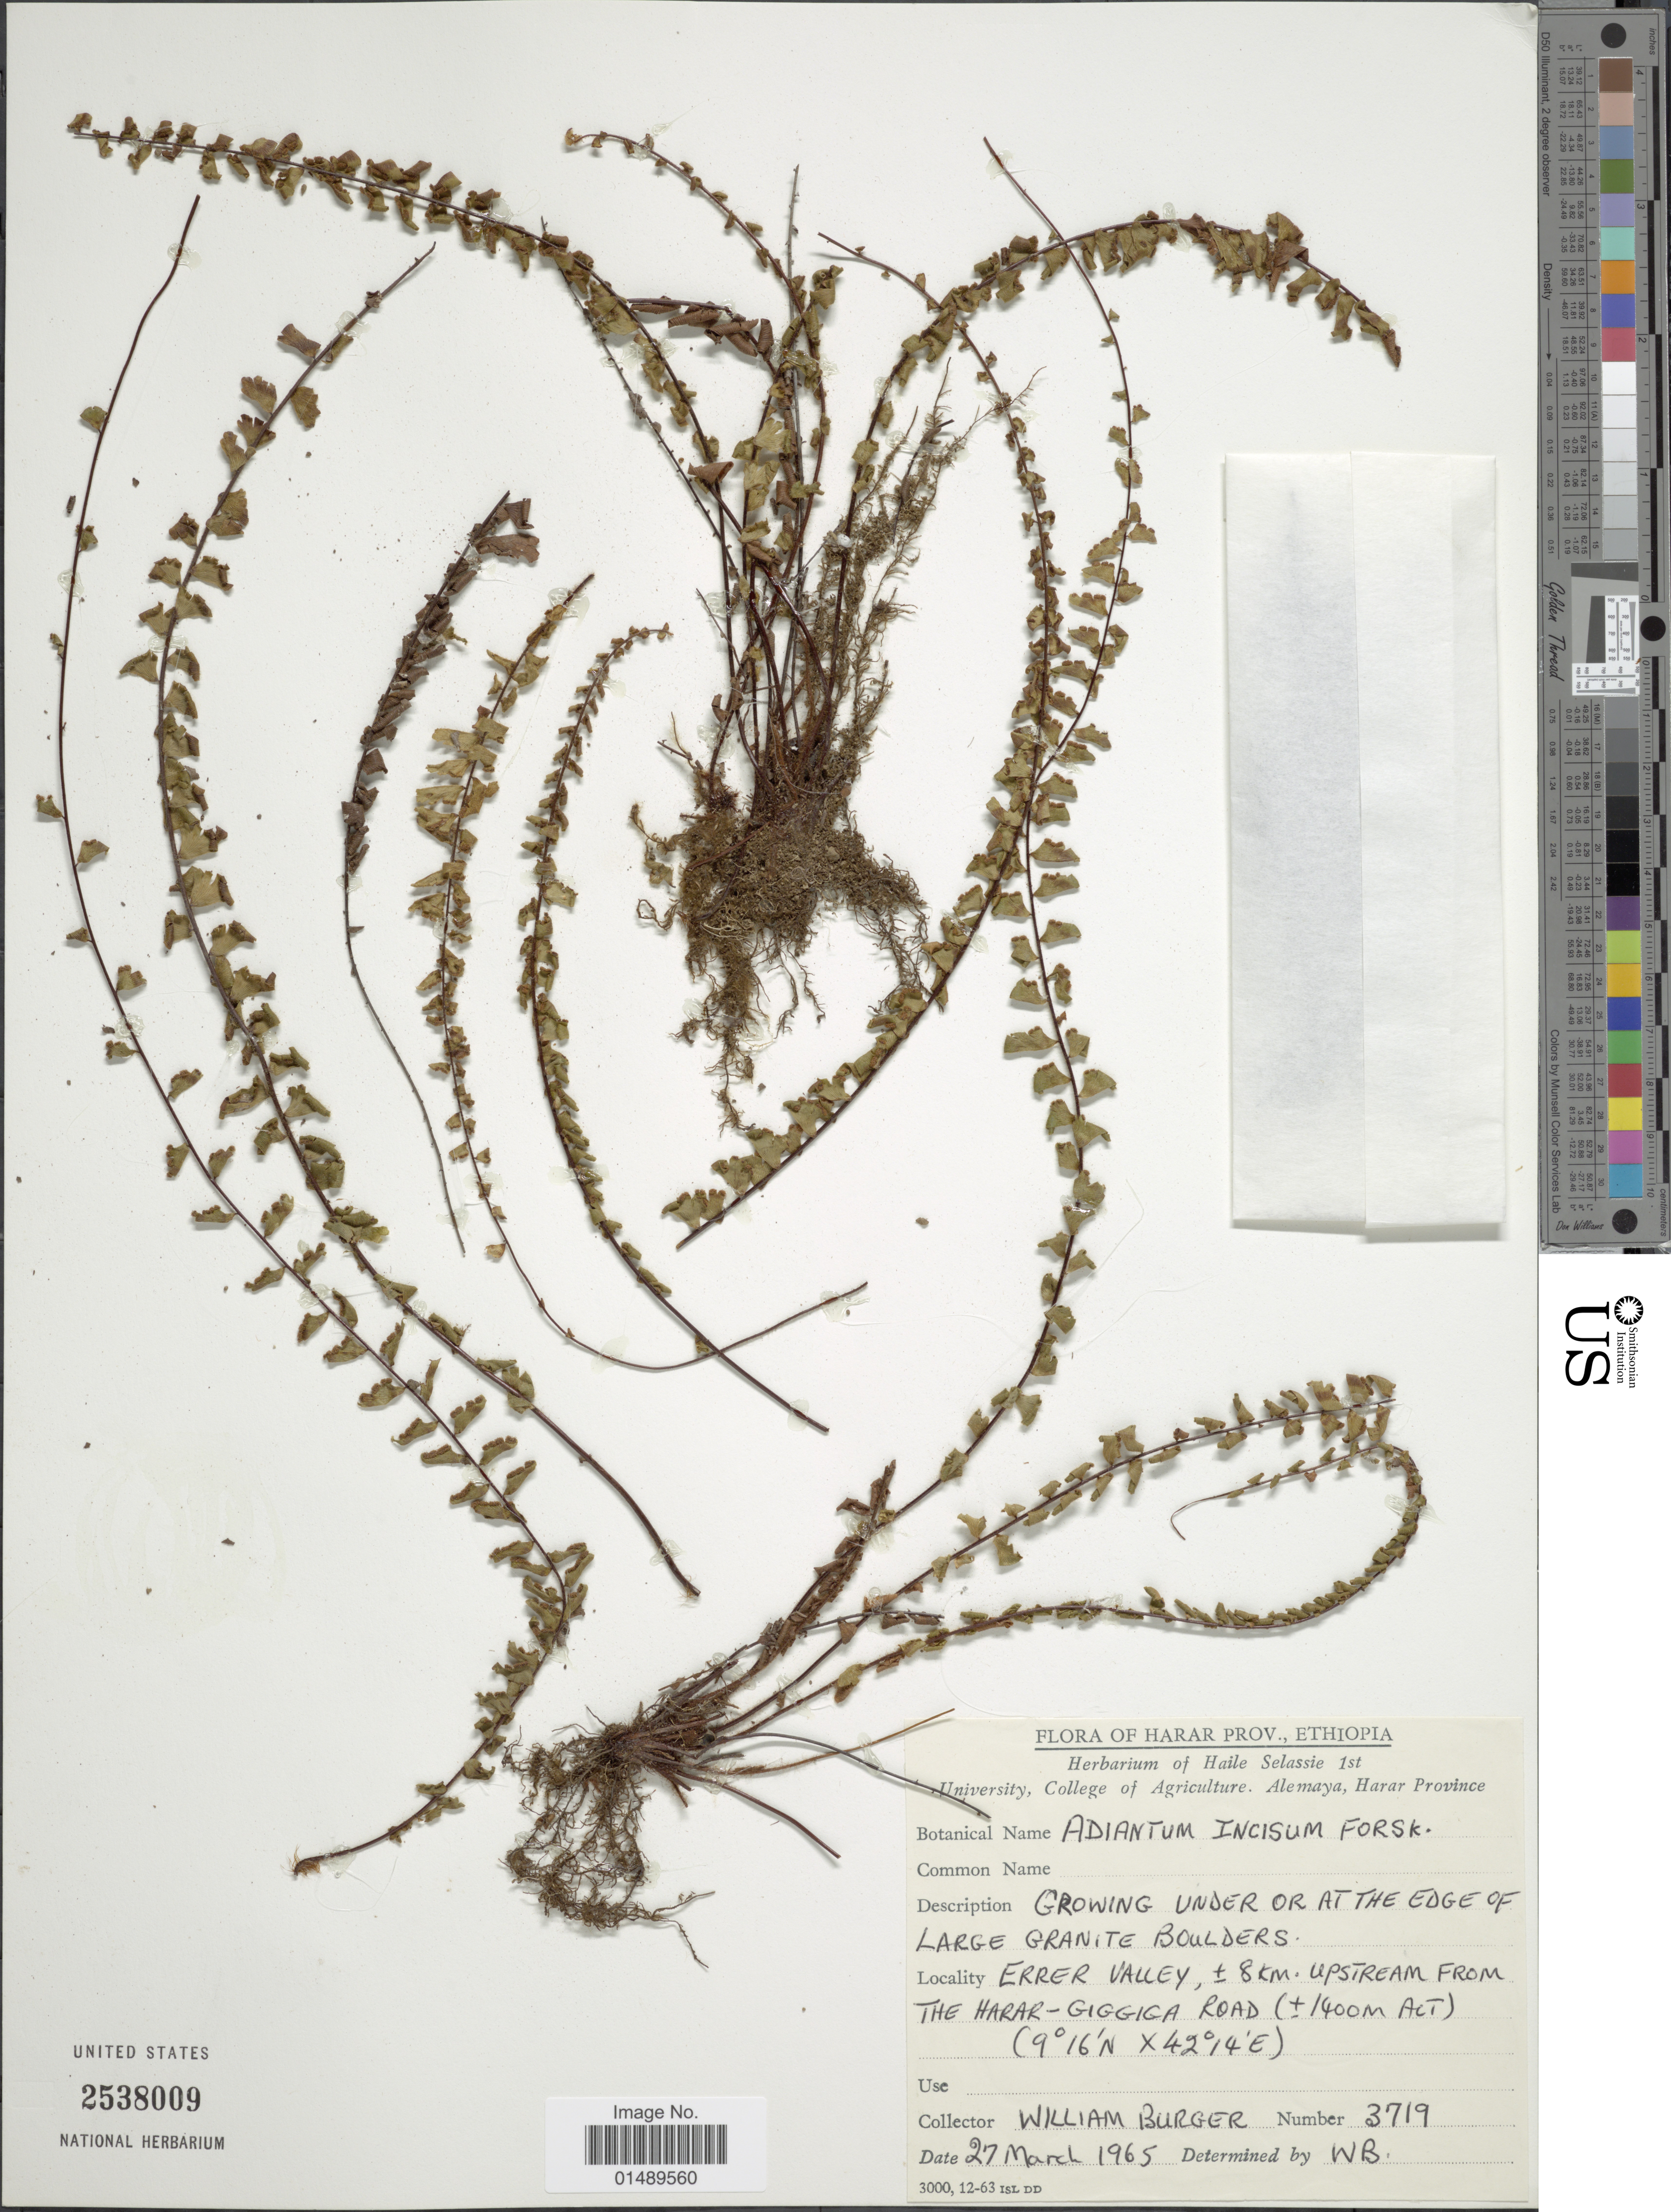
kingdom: Plantae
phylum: Tracheophyta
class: Polypodiopsida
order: Polypodiales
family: Pteridaceae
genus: Adiantum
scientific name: Adiantum incisum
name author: Forssk.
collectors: W. Burger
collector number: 3719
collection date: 1965-03-27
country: Ethiopia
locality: Harar Prov., Errer Valley, 8 km upstream from the Harar-Giggiga Road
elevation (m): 1400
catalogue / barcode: US 2538009